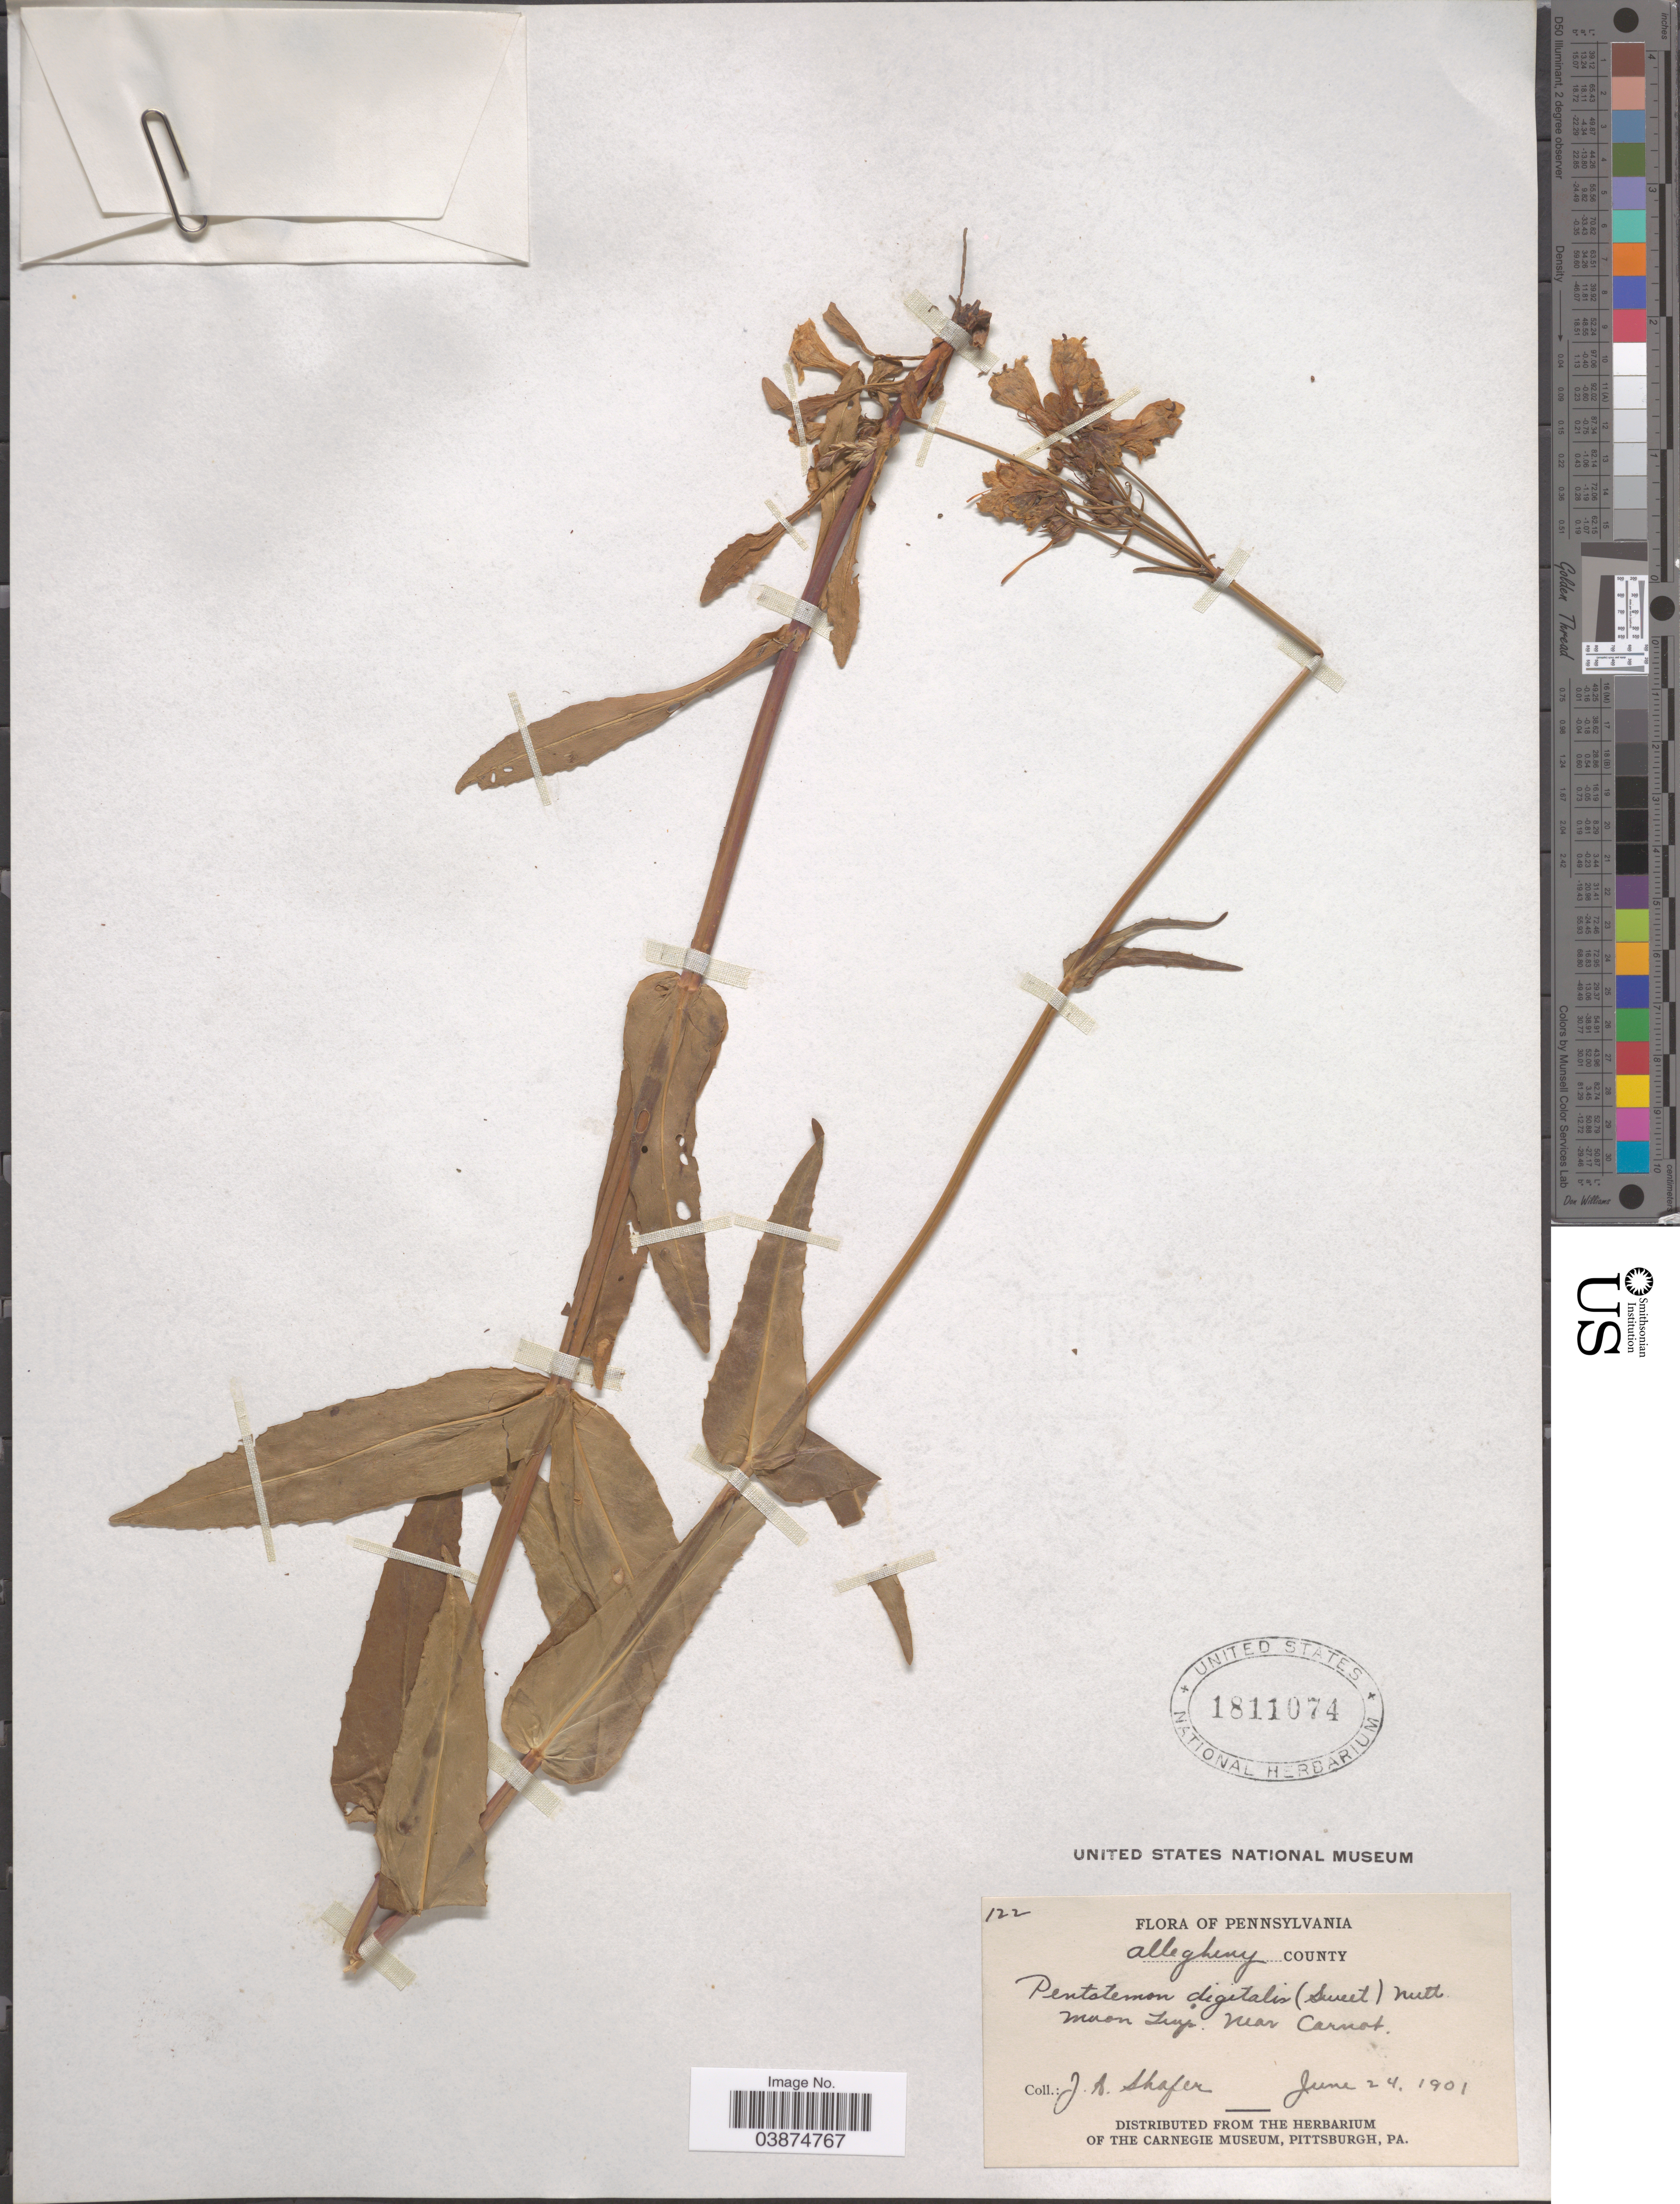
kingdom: Plantae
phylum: Tracheophyta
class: Magnoliopsida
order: Lamiales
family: Plantaginaceae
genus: Penstemon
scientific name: Penstemon digitalis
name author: Nutt. ex Sims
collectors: J. A. Shafer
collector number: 122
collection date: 1901-06-24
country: United States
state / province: Pennsylvania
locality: Alleghany County. Moon Twp. Near Carnot.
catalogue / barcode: US 1811074